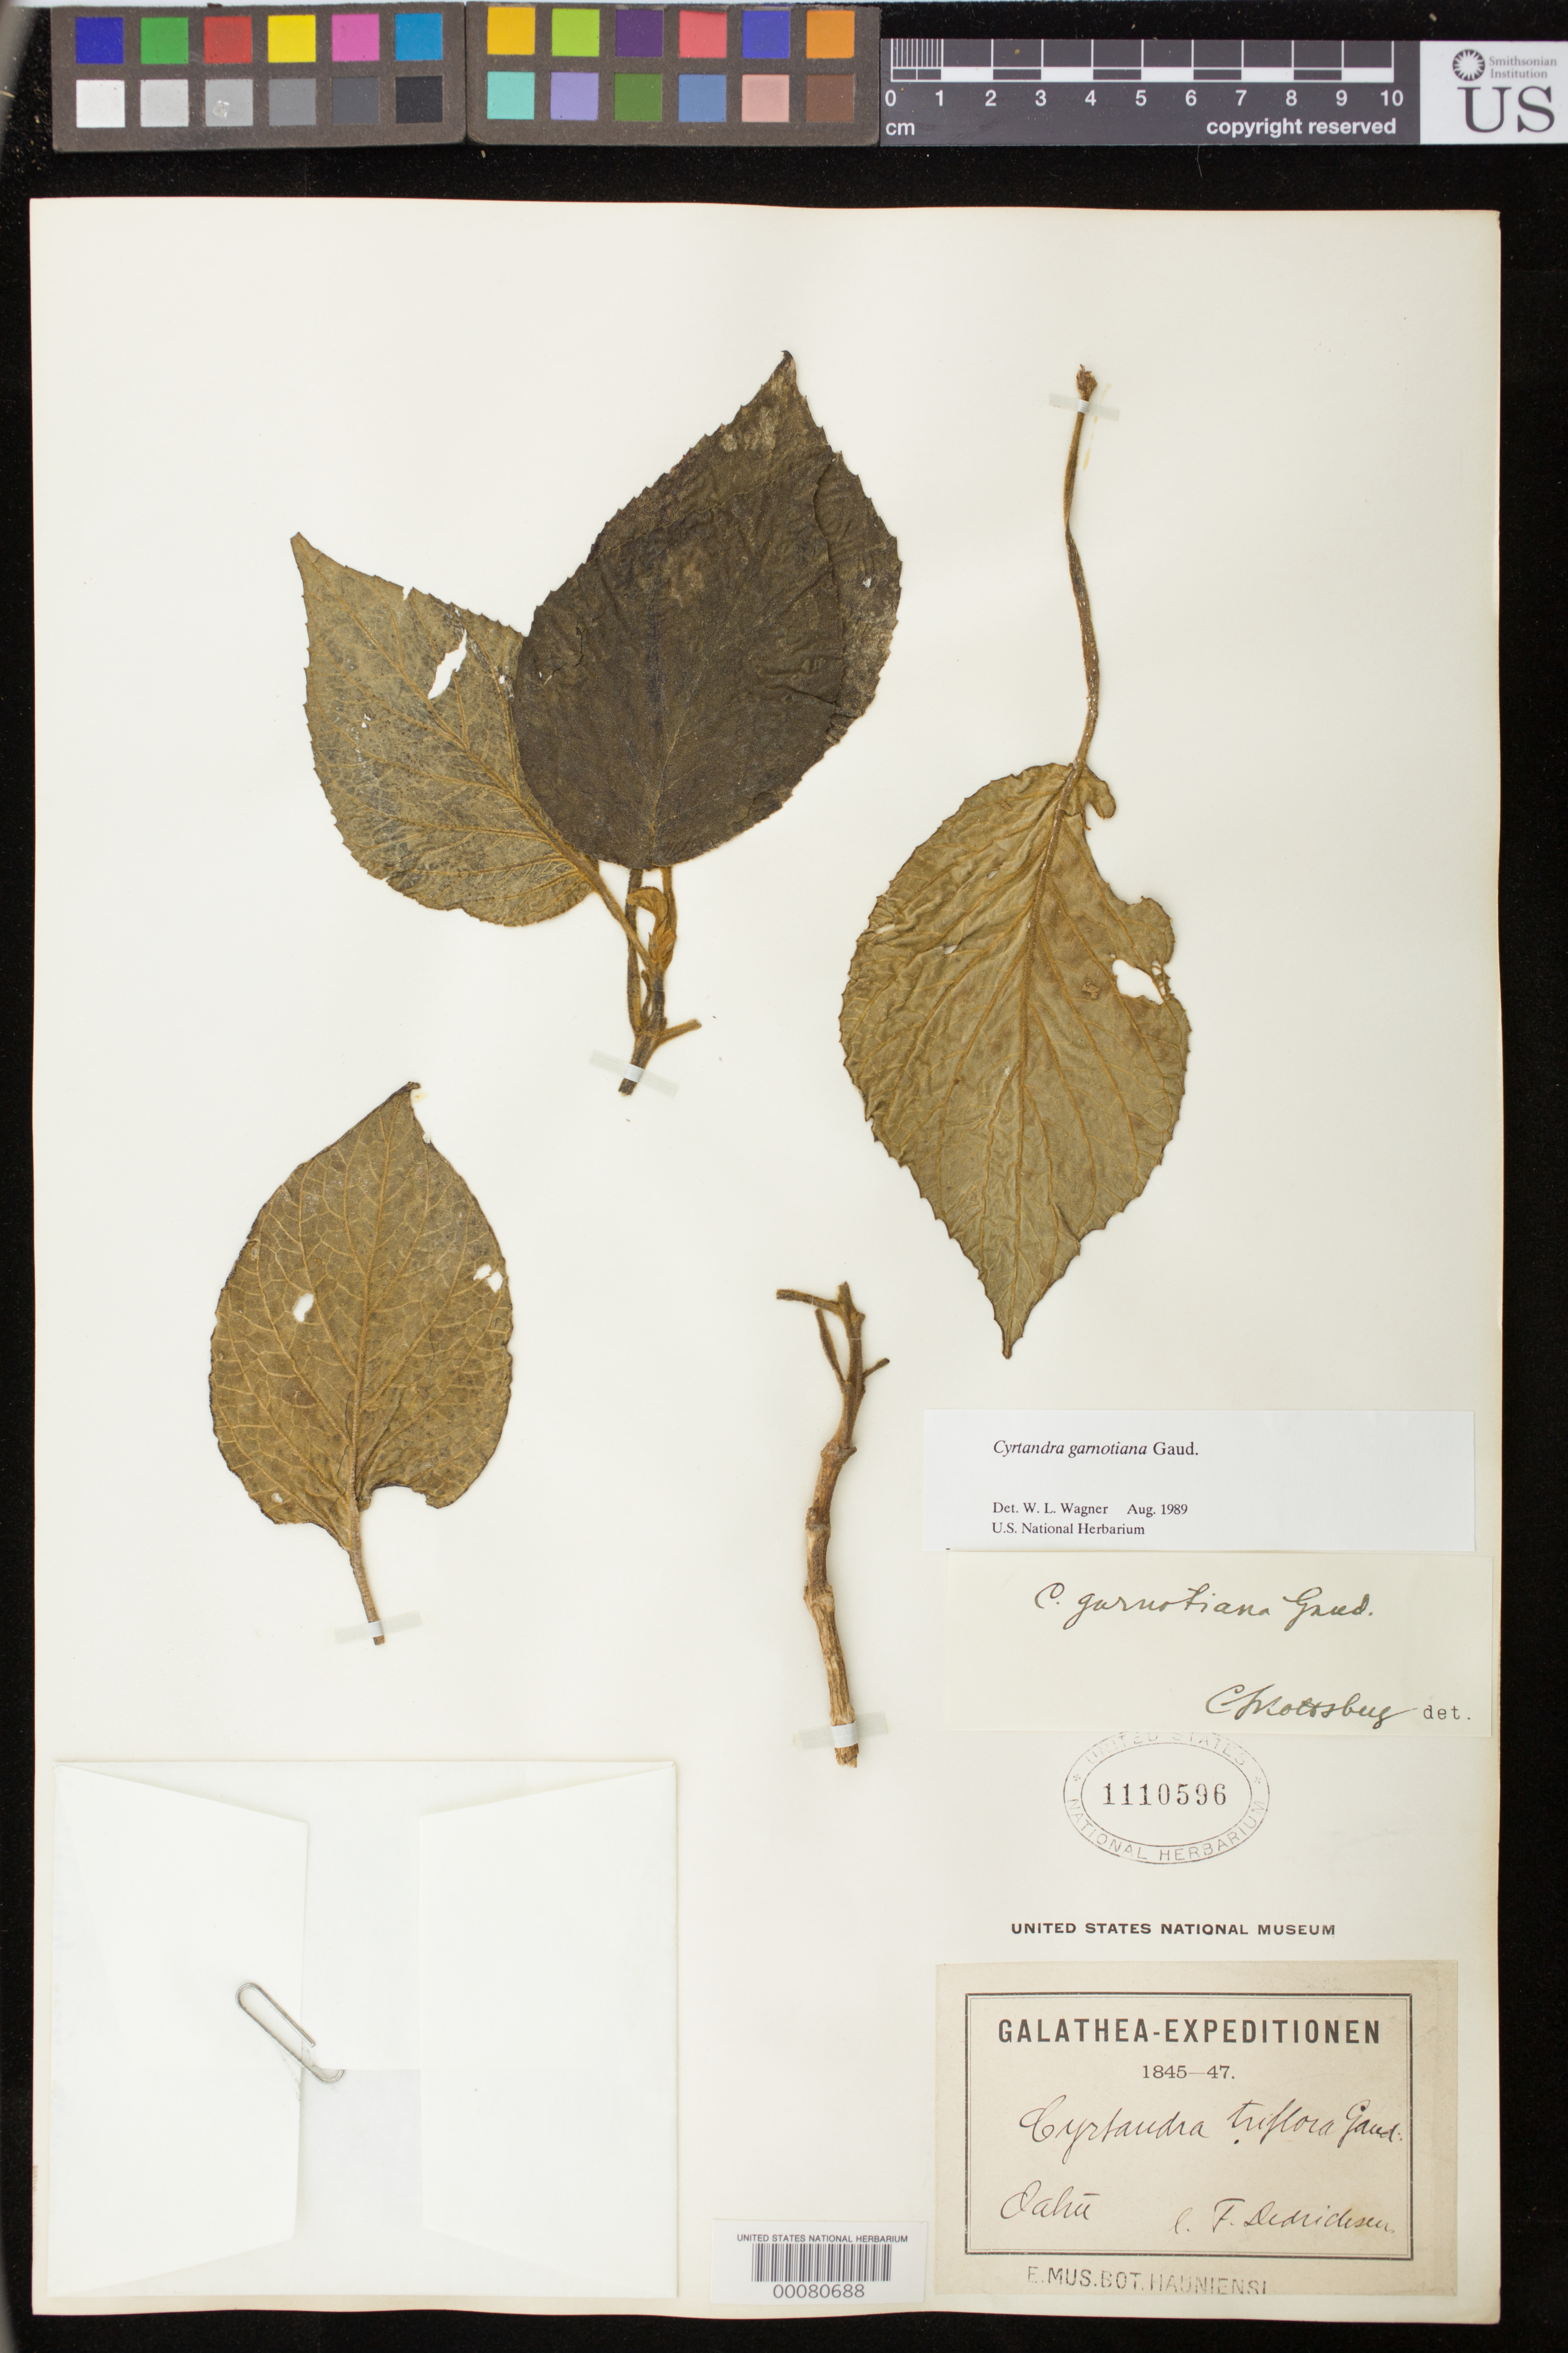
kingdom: Plantae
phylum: Tracheophyta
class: Magnoliopsida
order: Lamiales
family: Gesneriaceae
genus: Cyrtandra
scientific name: Cyrtandra garnotiana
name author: Gaudich.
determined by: Wagner, W. L., (BOT), Smithsonian Institution - National Museum of Natural History (UNITED STATES)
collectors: F. Dedridisen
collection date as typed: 1845-1847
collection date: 1845/1847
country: United States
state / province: Hawaii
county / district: Honolulu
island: Oahu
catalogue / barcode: US 1110596